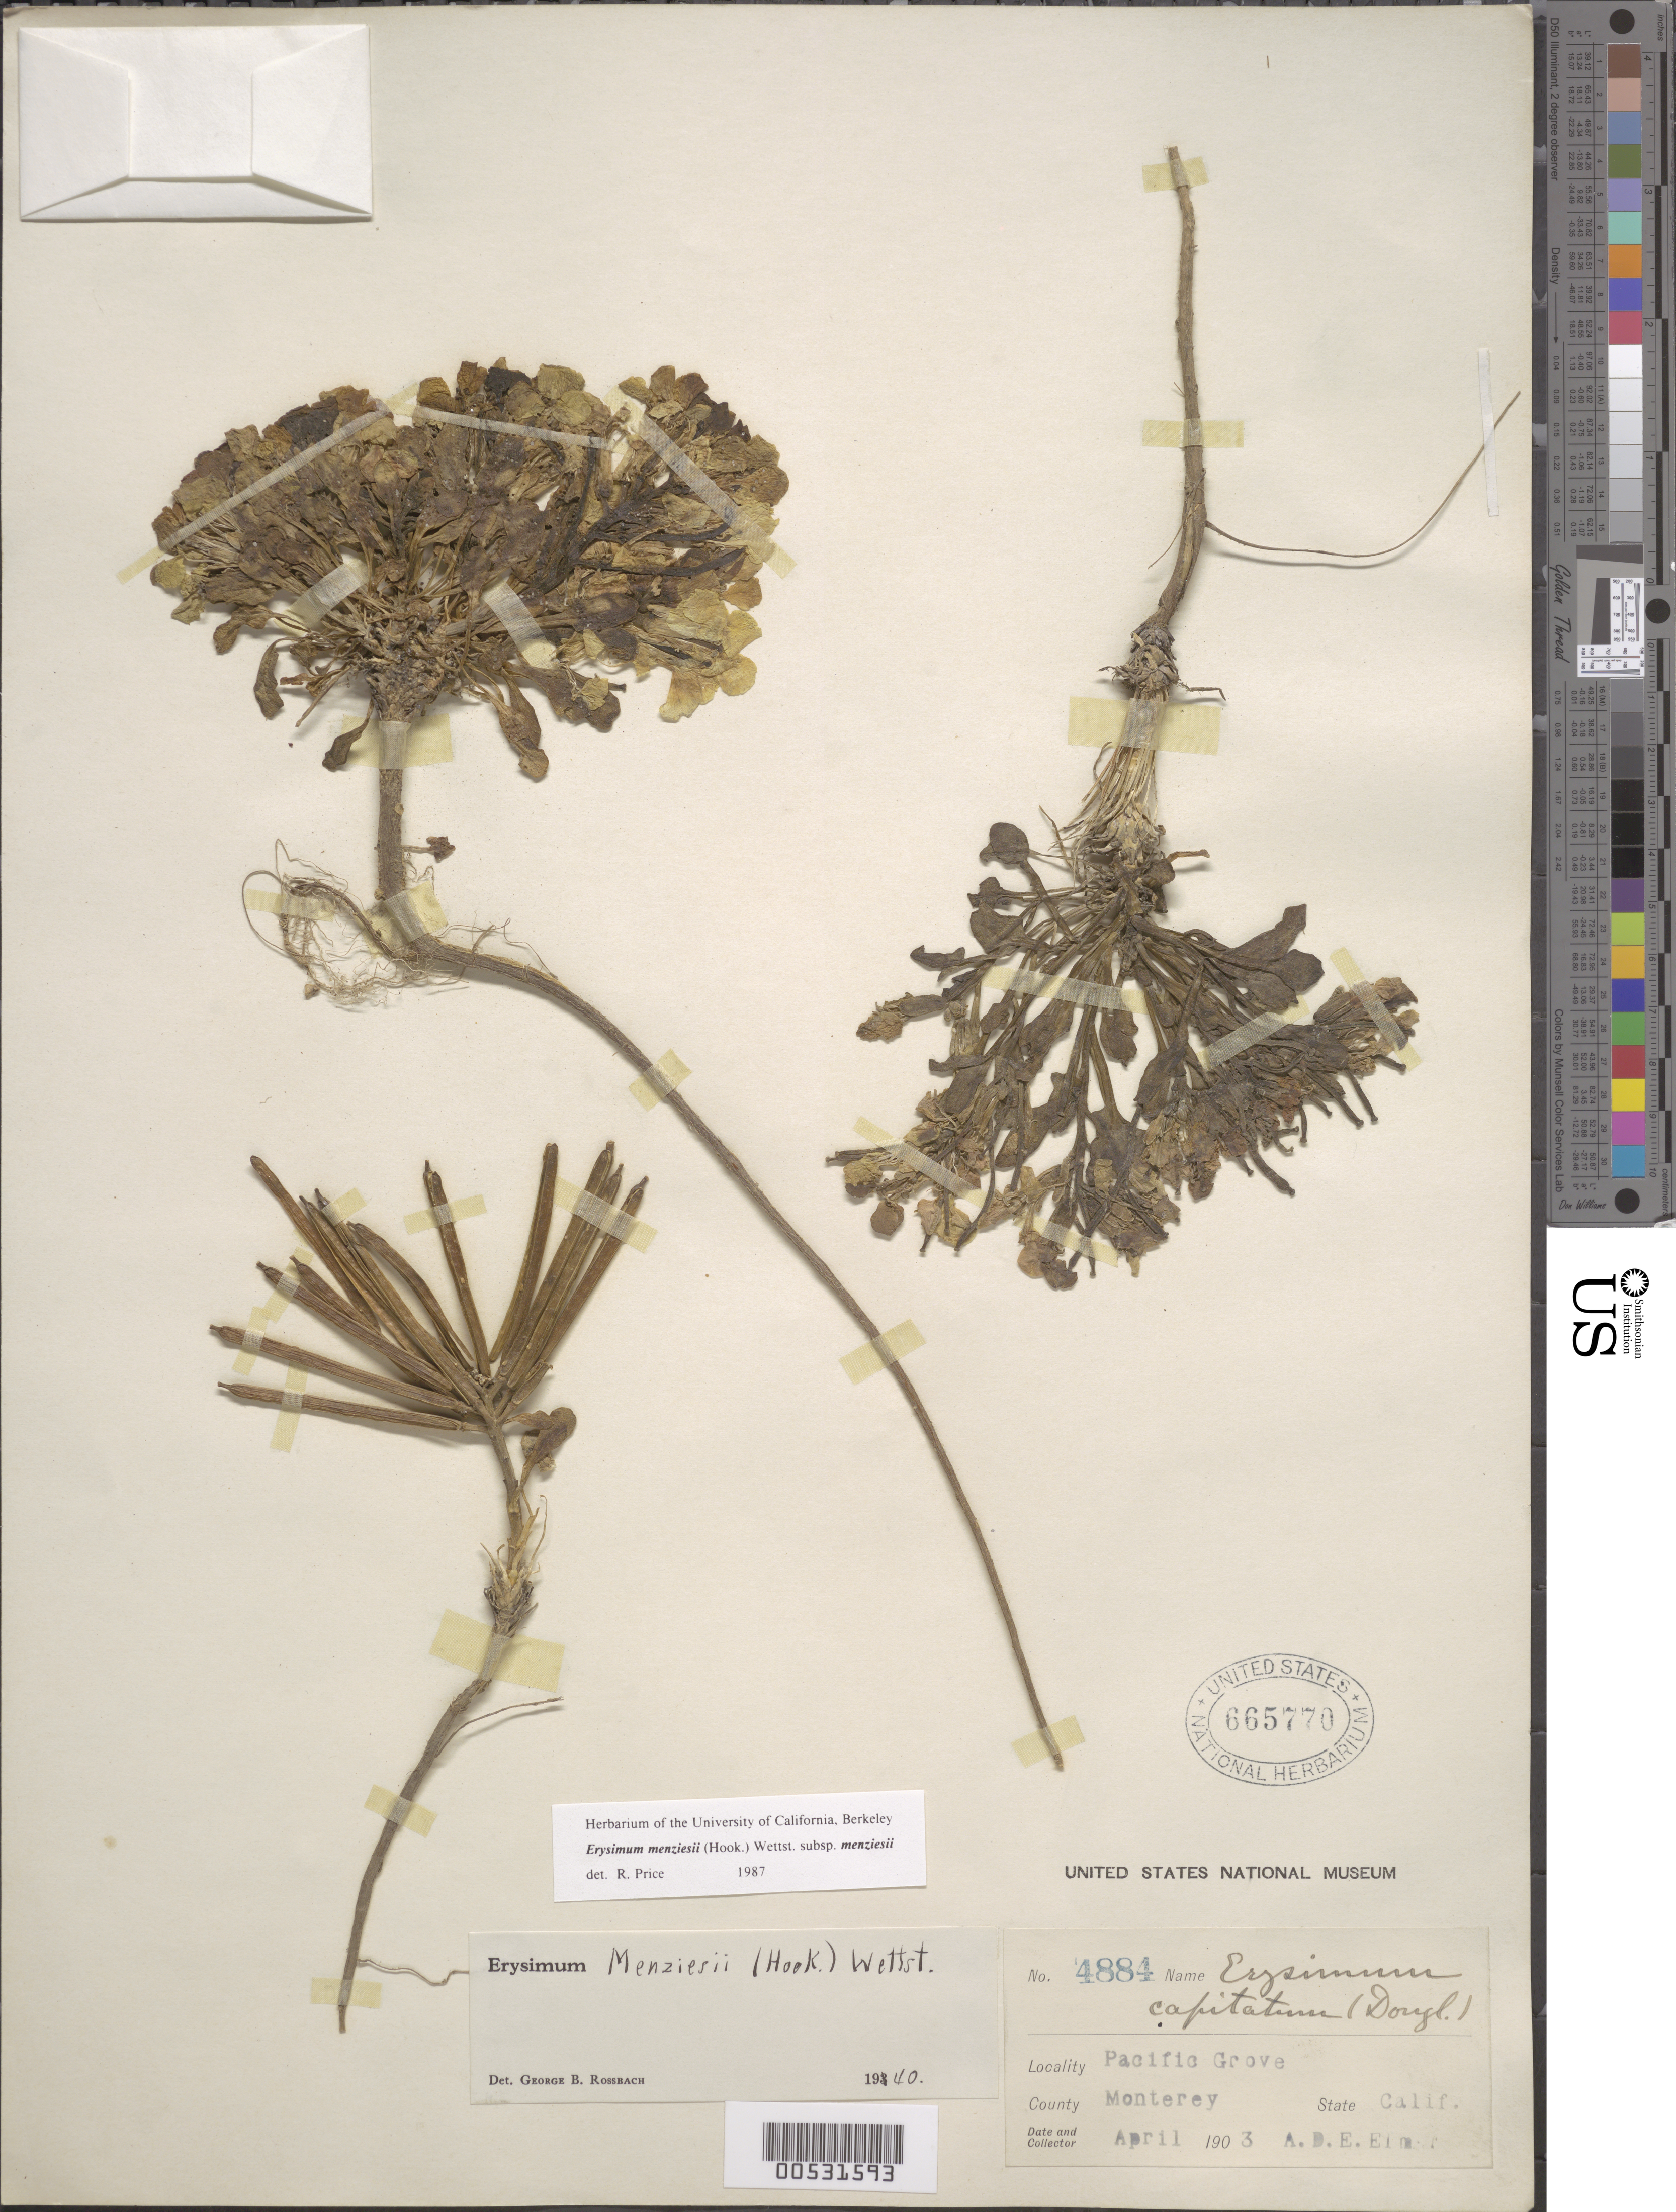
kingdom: Plantae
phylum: Tracheophyta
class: Magnoliopsida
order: Brassicales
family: Brassicaceae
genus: Erysimum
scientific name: Erysimum menziesii subsp. menziesii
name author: (Hook.) Wettst.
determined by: Price, R.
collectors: A. D. E. Elmer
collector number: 4884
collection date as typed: Apr 1903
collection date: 1903-04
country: United States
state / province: California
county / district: Monterey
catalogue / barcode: US 665770